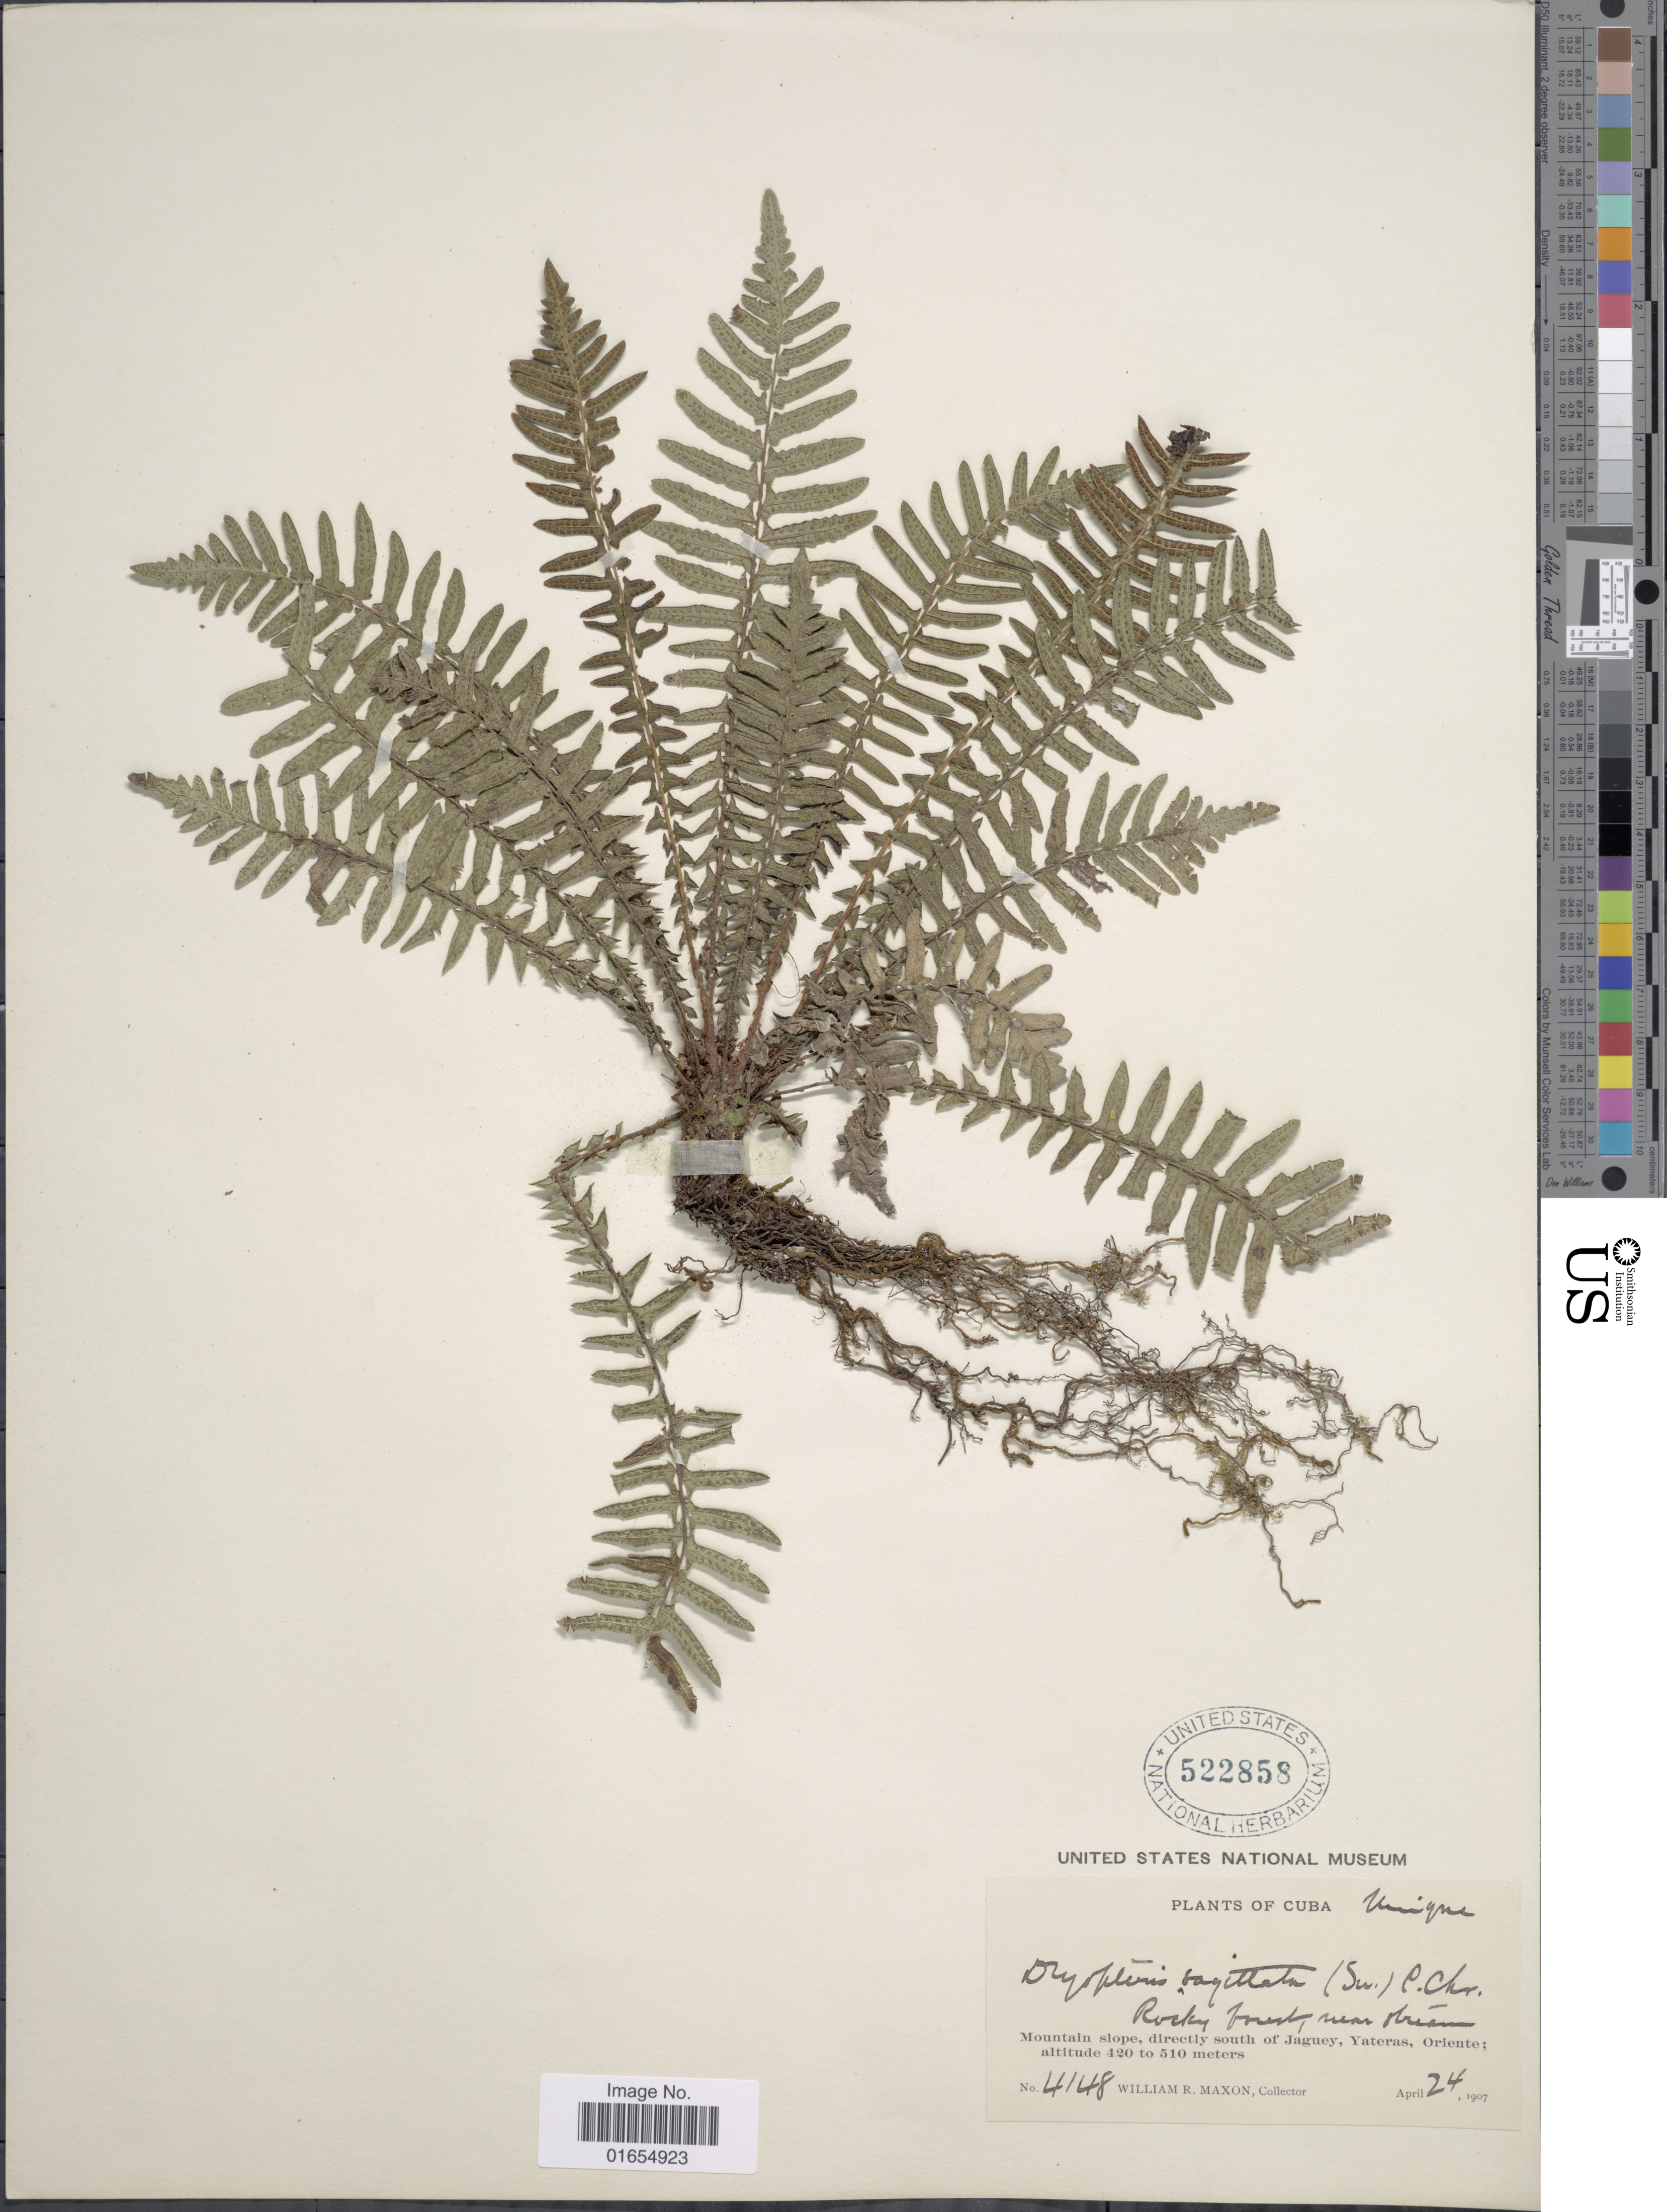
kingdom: Plantae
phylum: Tracheophyta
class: Polypodiopsida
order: Polypodiales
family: Thelypteridaceae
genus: Goniopteris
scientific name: Goniopteris sagittata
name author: (Sw.) Pic. Serm.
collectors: W. R. Maxon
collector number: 4148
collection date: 1907-04-24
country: Cuba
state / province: Oriente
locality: Mountain slope, directly of Jaguey, Yateras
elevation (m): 420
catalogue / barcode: US 522858